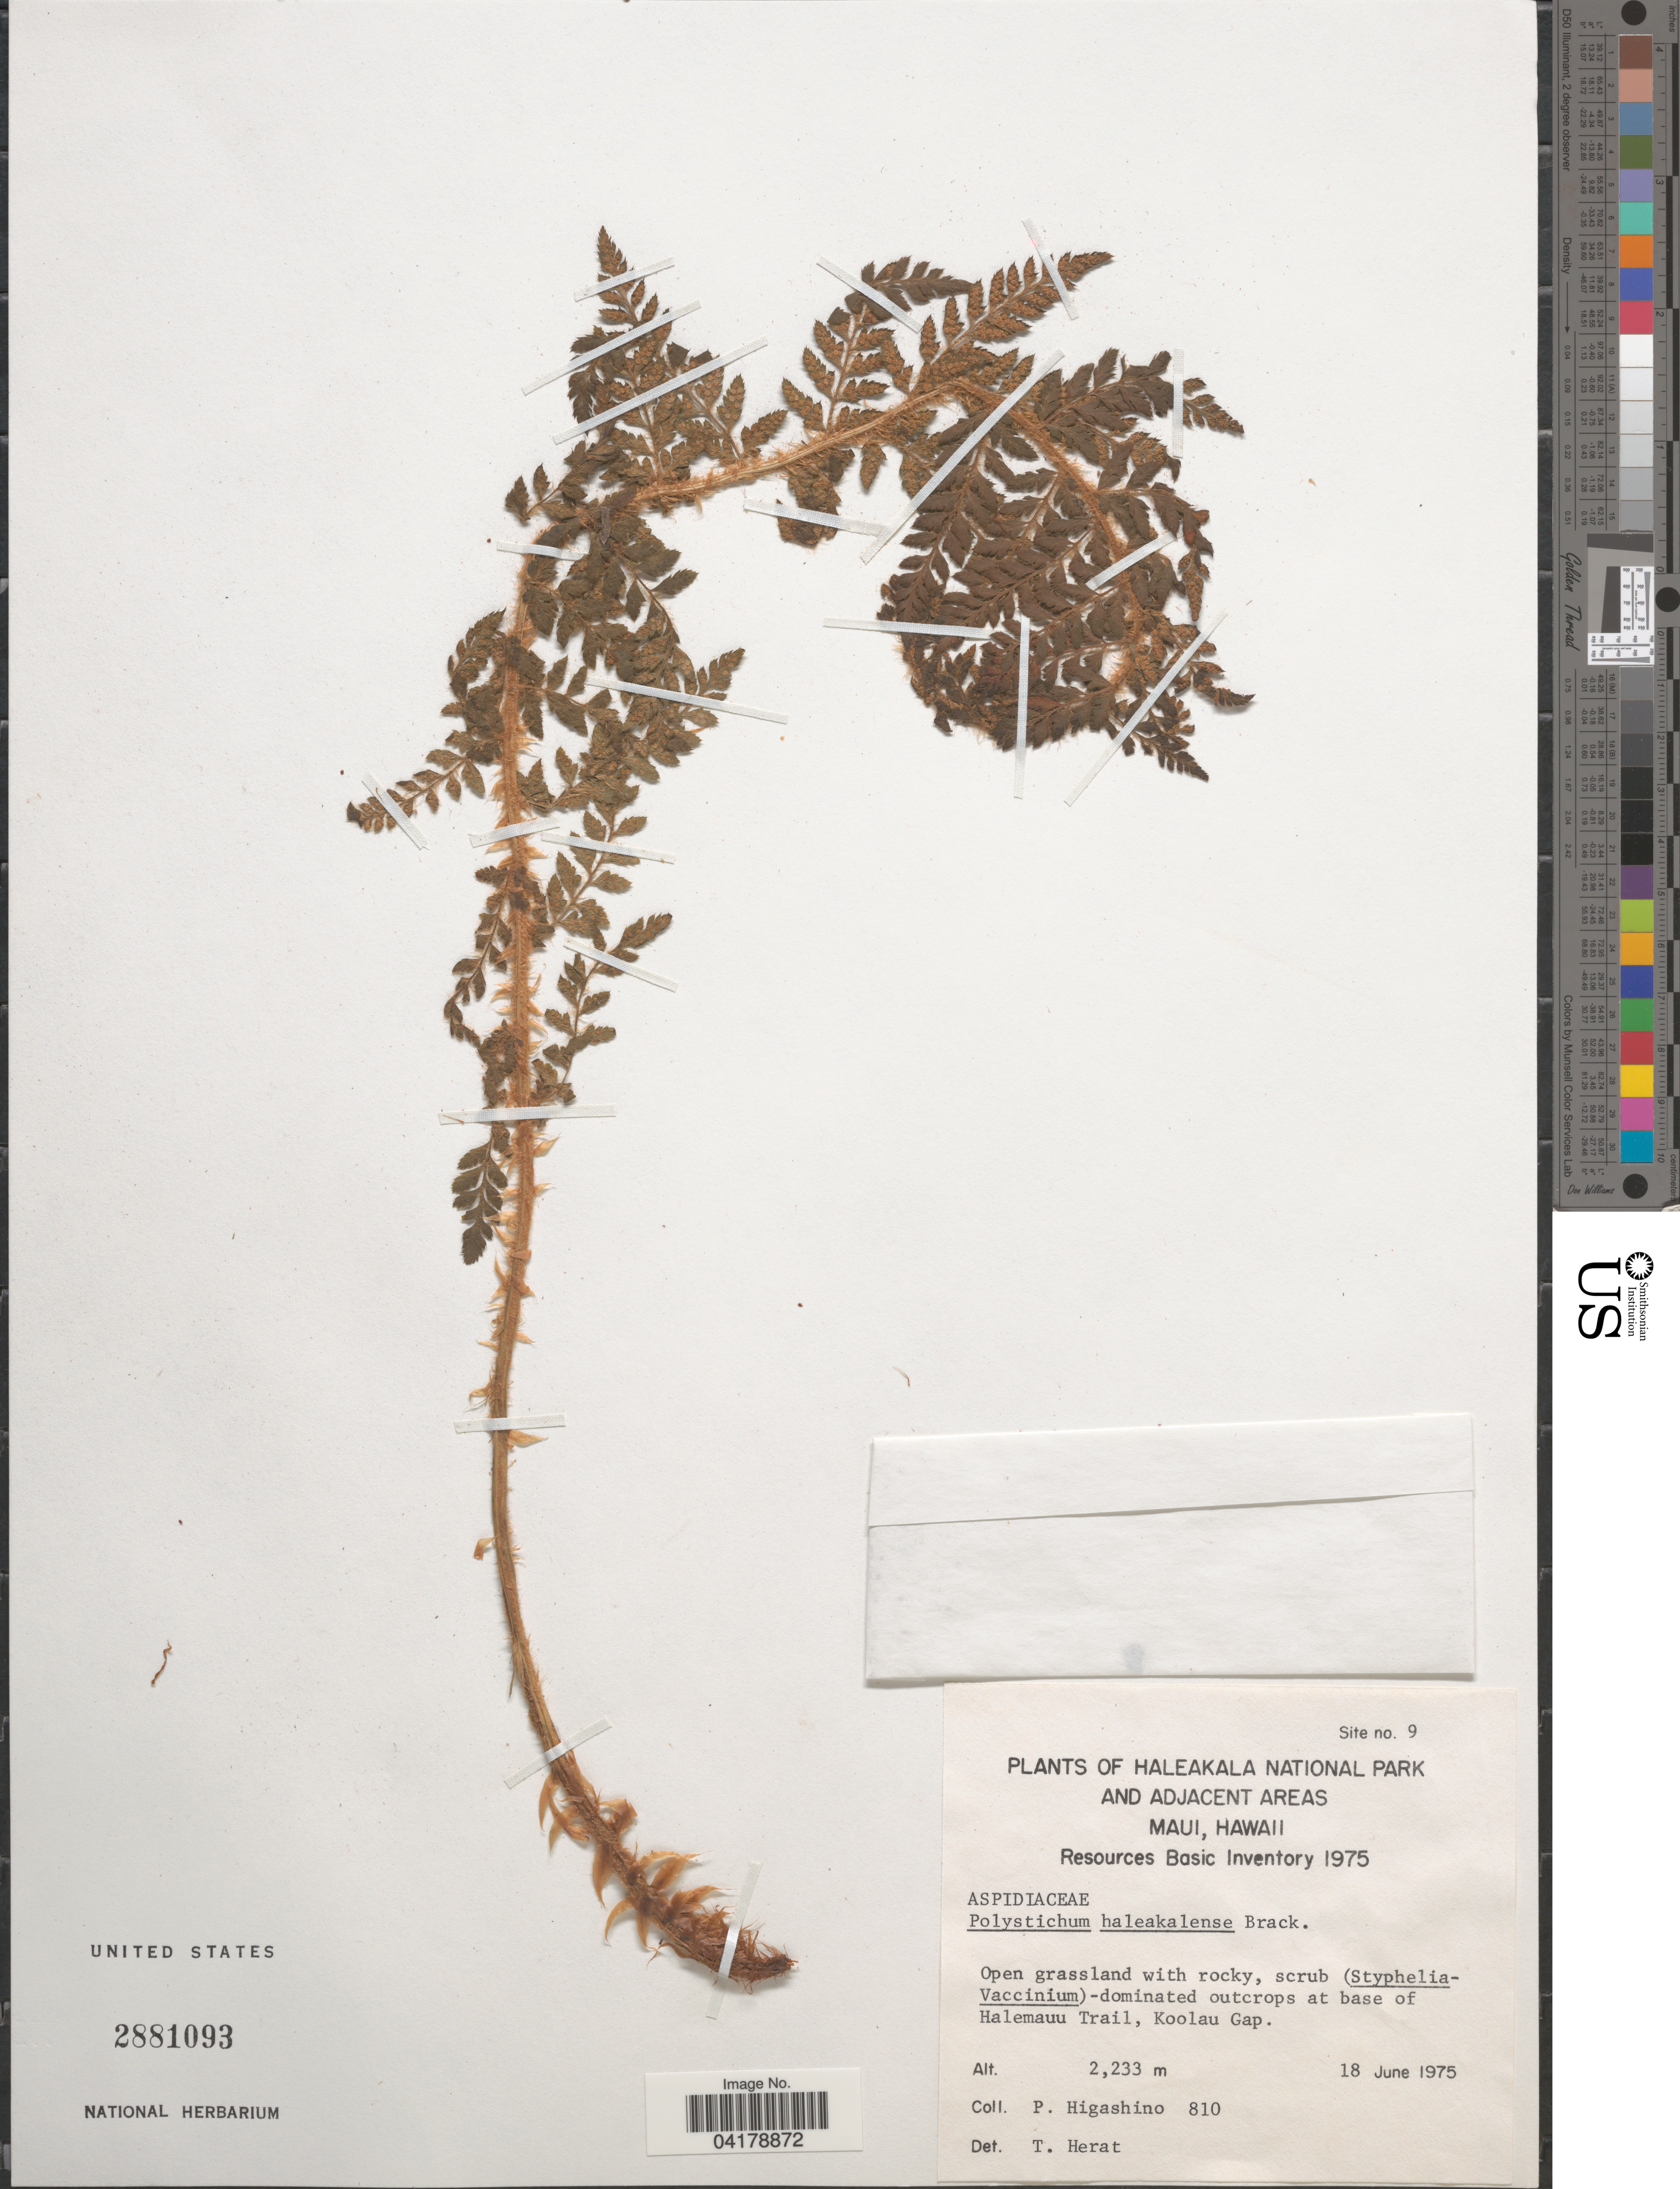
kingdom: Plantae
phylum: Tracheophyta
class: Polypodiopsida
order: Polypodiales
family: Dryopteridaceae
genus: Polystichum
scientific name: Polystichum haleakalense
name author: Brack. in Wilkes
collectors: P. Higashino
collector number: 810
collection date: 1975-06-18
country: United States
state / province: Hawaii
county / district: Maui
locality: Site no. 9. Haleakala National Park and adjacent areas Maui. Open grassland with rocky, scrub (Styphelia-Vaccinium)-dominated outcrops at base of Halemauu Trail, Koolau Gap.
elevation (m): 2233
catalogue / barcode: US 2881093